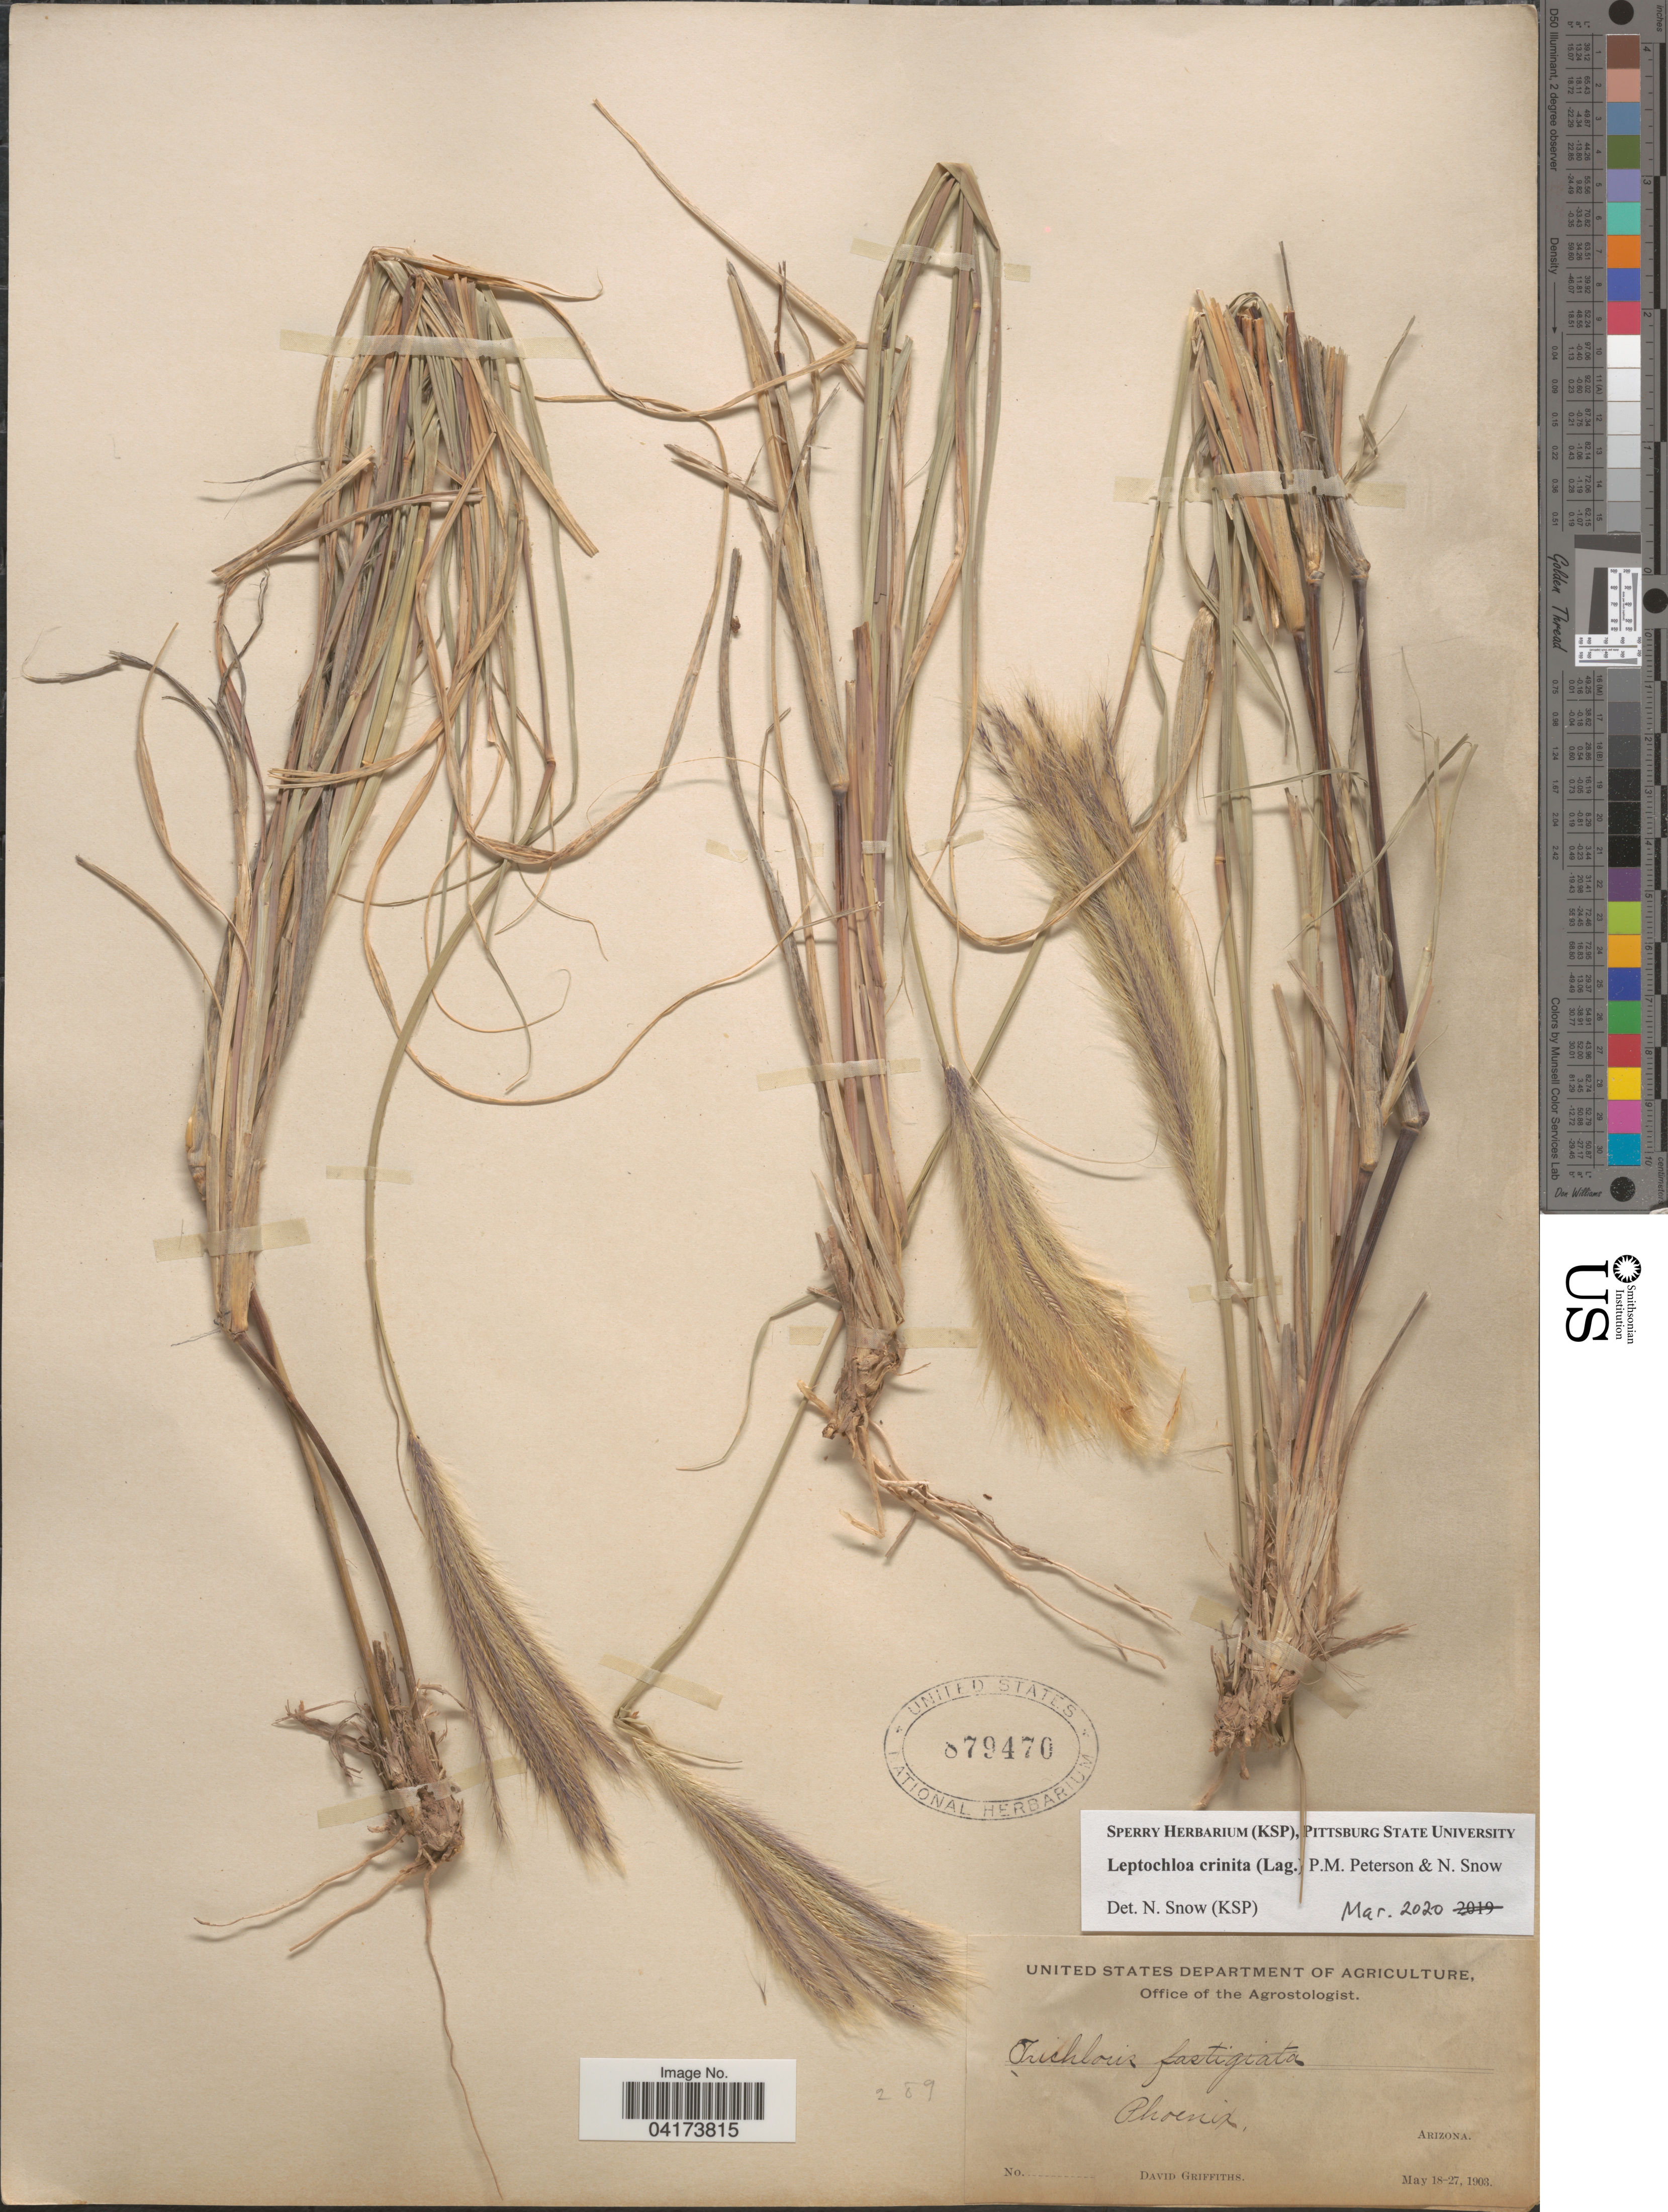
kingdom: Plantae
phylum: Tracheophyta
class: Liliopsida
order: Poales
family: Poaceae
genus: Leptochloa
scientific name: Leptochloa crinita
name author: (Lag.) P.M. Peterson & N. Snow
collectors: D. Griffiths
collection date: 1903-05-18/1903-05-27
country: United States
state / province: Arizona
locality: Phoenix.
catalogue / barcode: US 879470